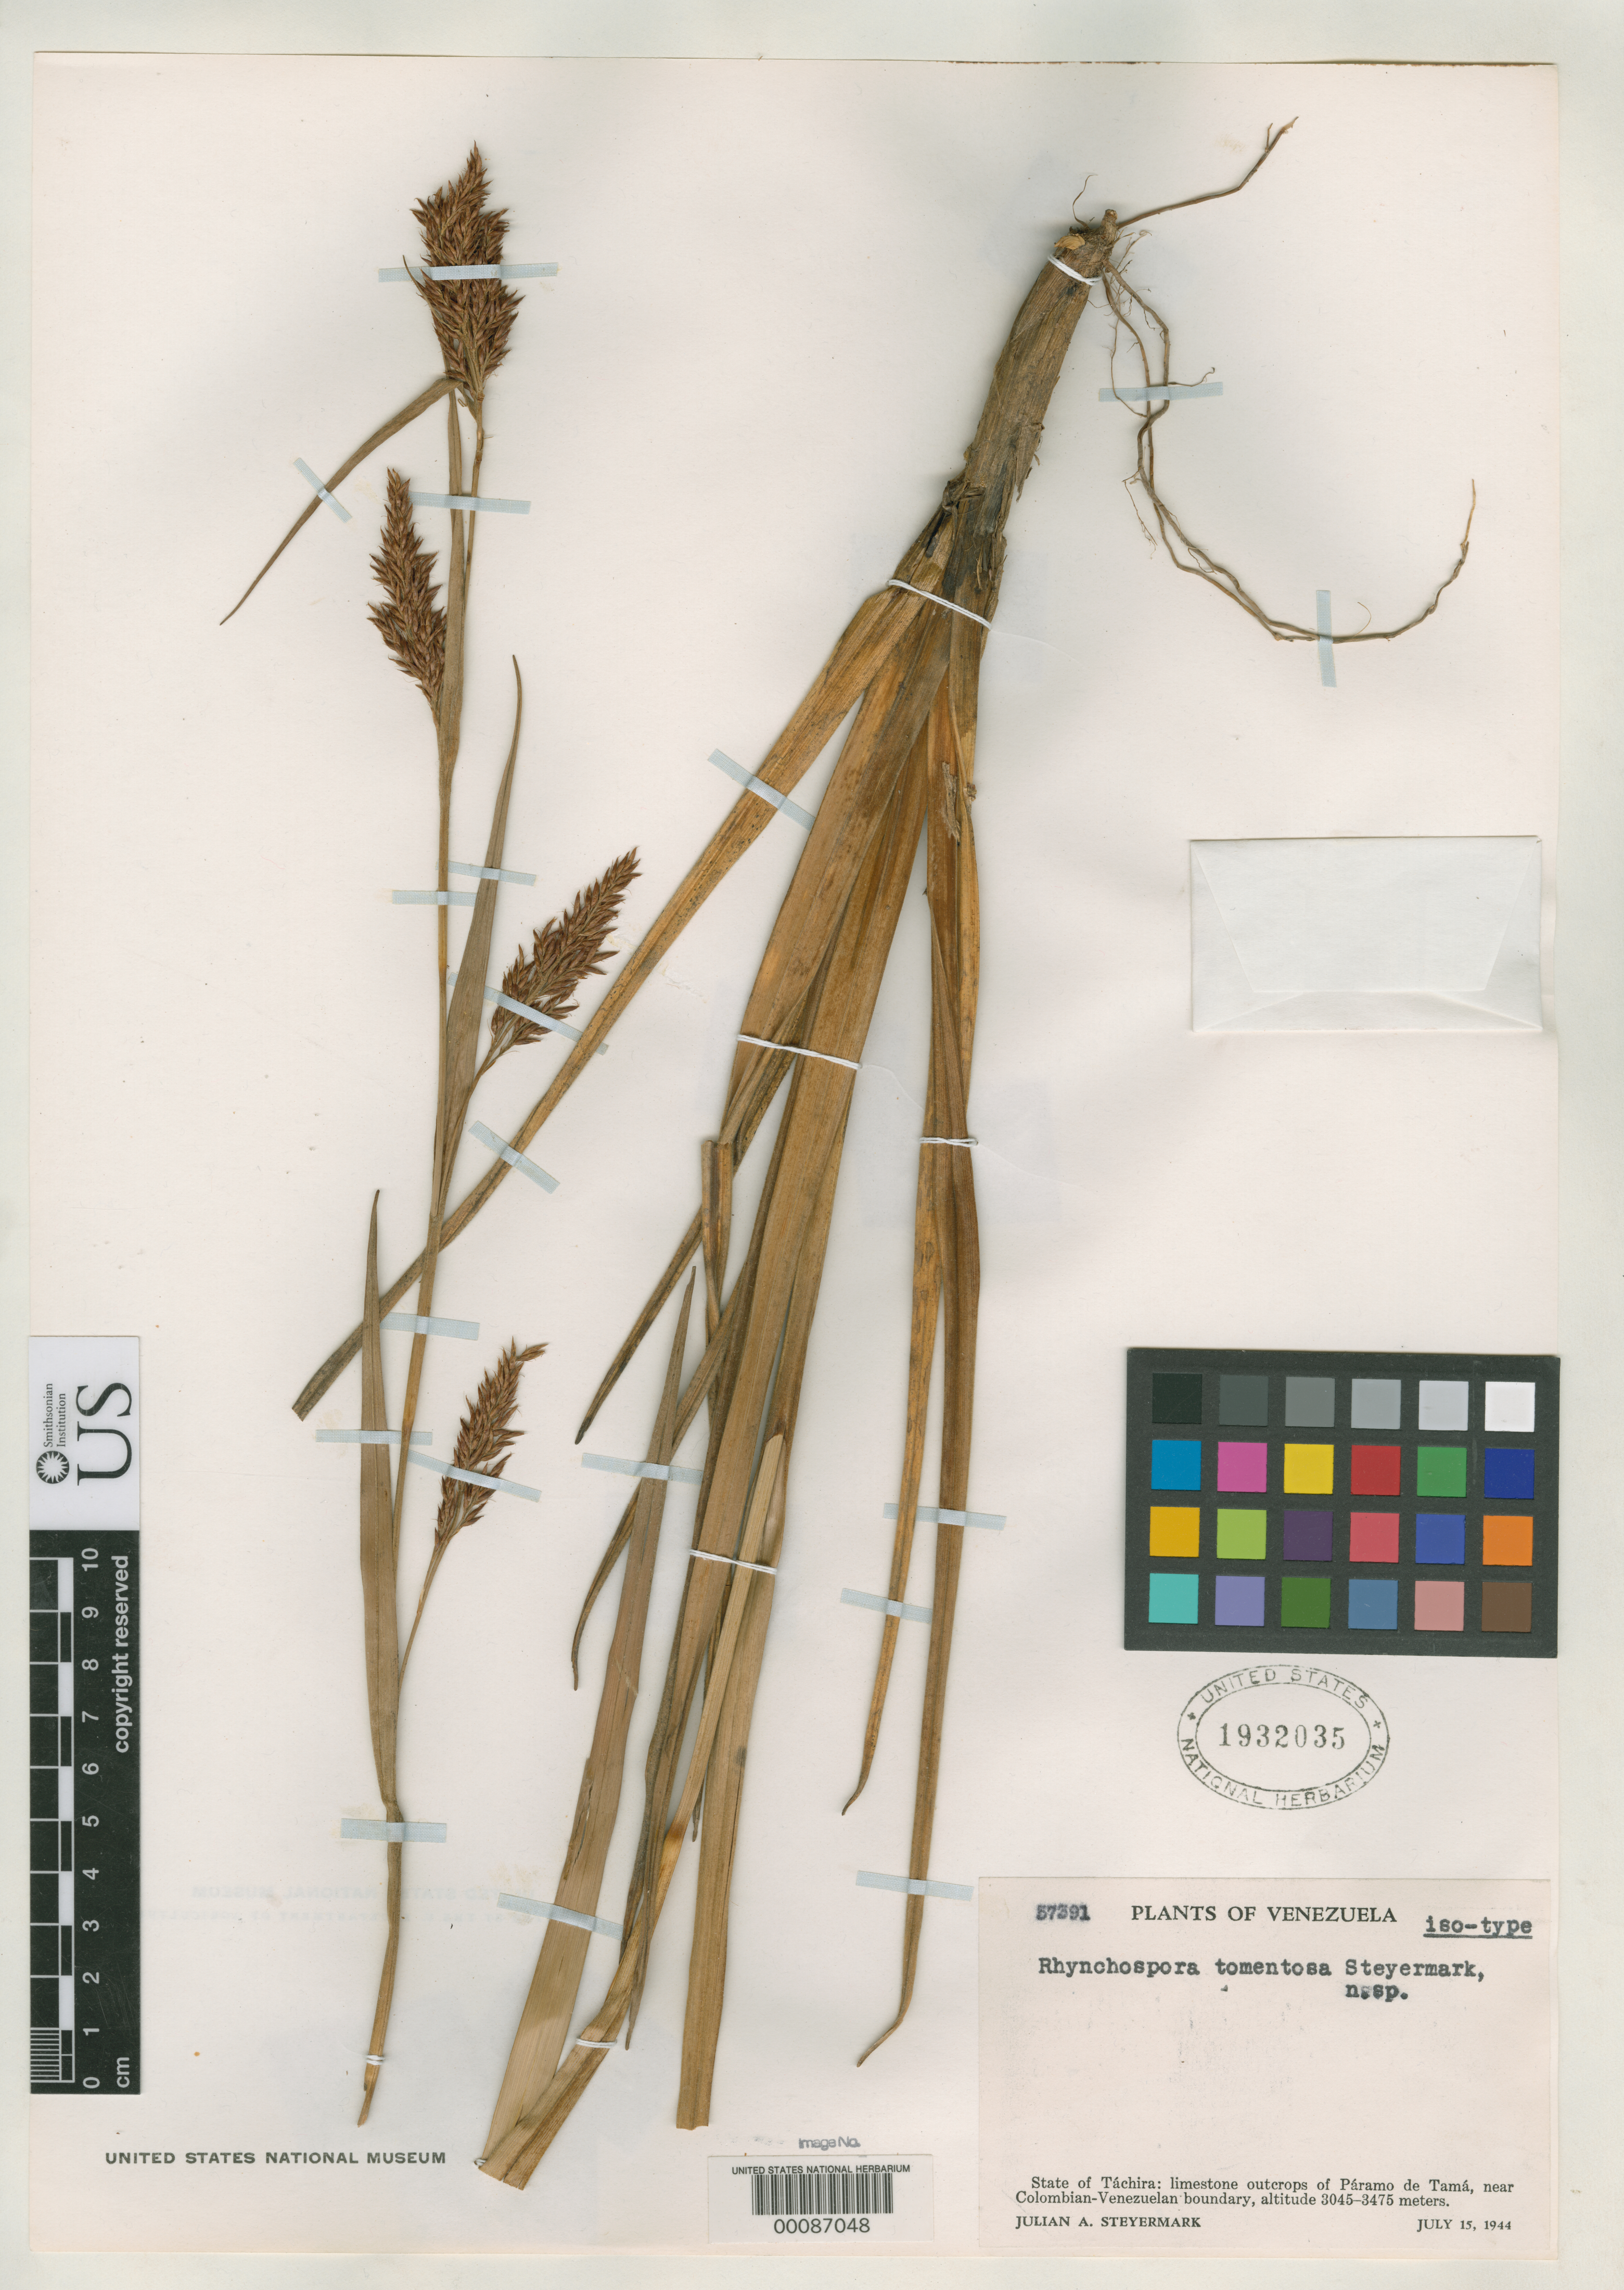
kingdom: Plantae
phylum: Tracheophyta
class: Liliopsida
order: Poales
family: Cyperaceae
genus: Rhynchospora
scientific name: Rhynchospora tomentosa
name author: Steyerm.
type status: Isotype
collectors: J. Steyermark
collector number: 57391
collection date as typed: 15 Jul 1944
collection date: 1944-07-15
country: Venezuela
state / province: Tachira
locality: Paramo de Tama, near Columbian boundary.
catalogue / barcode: US 1932035